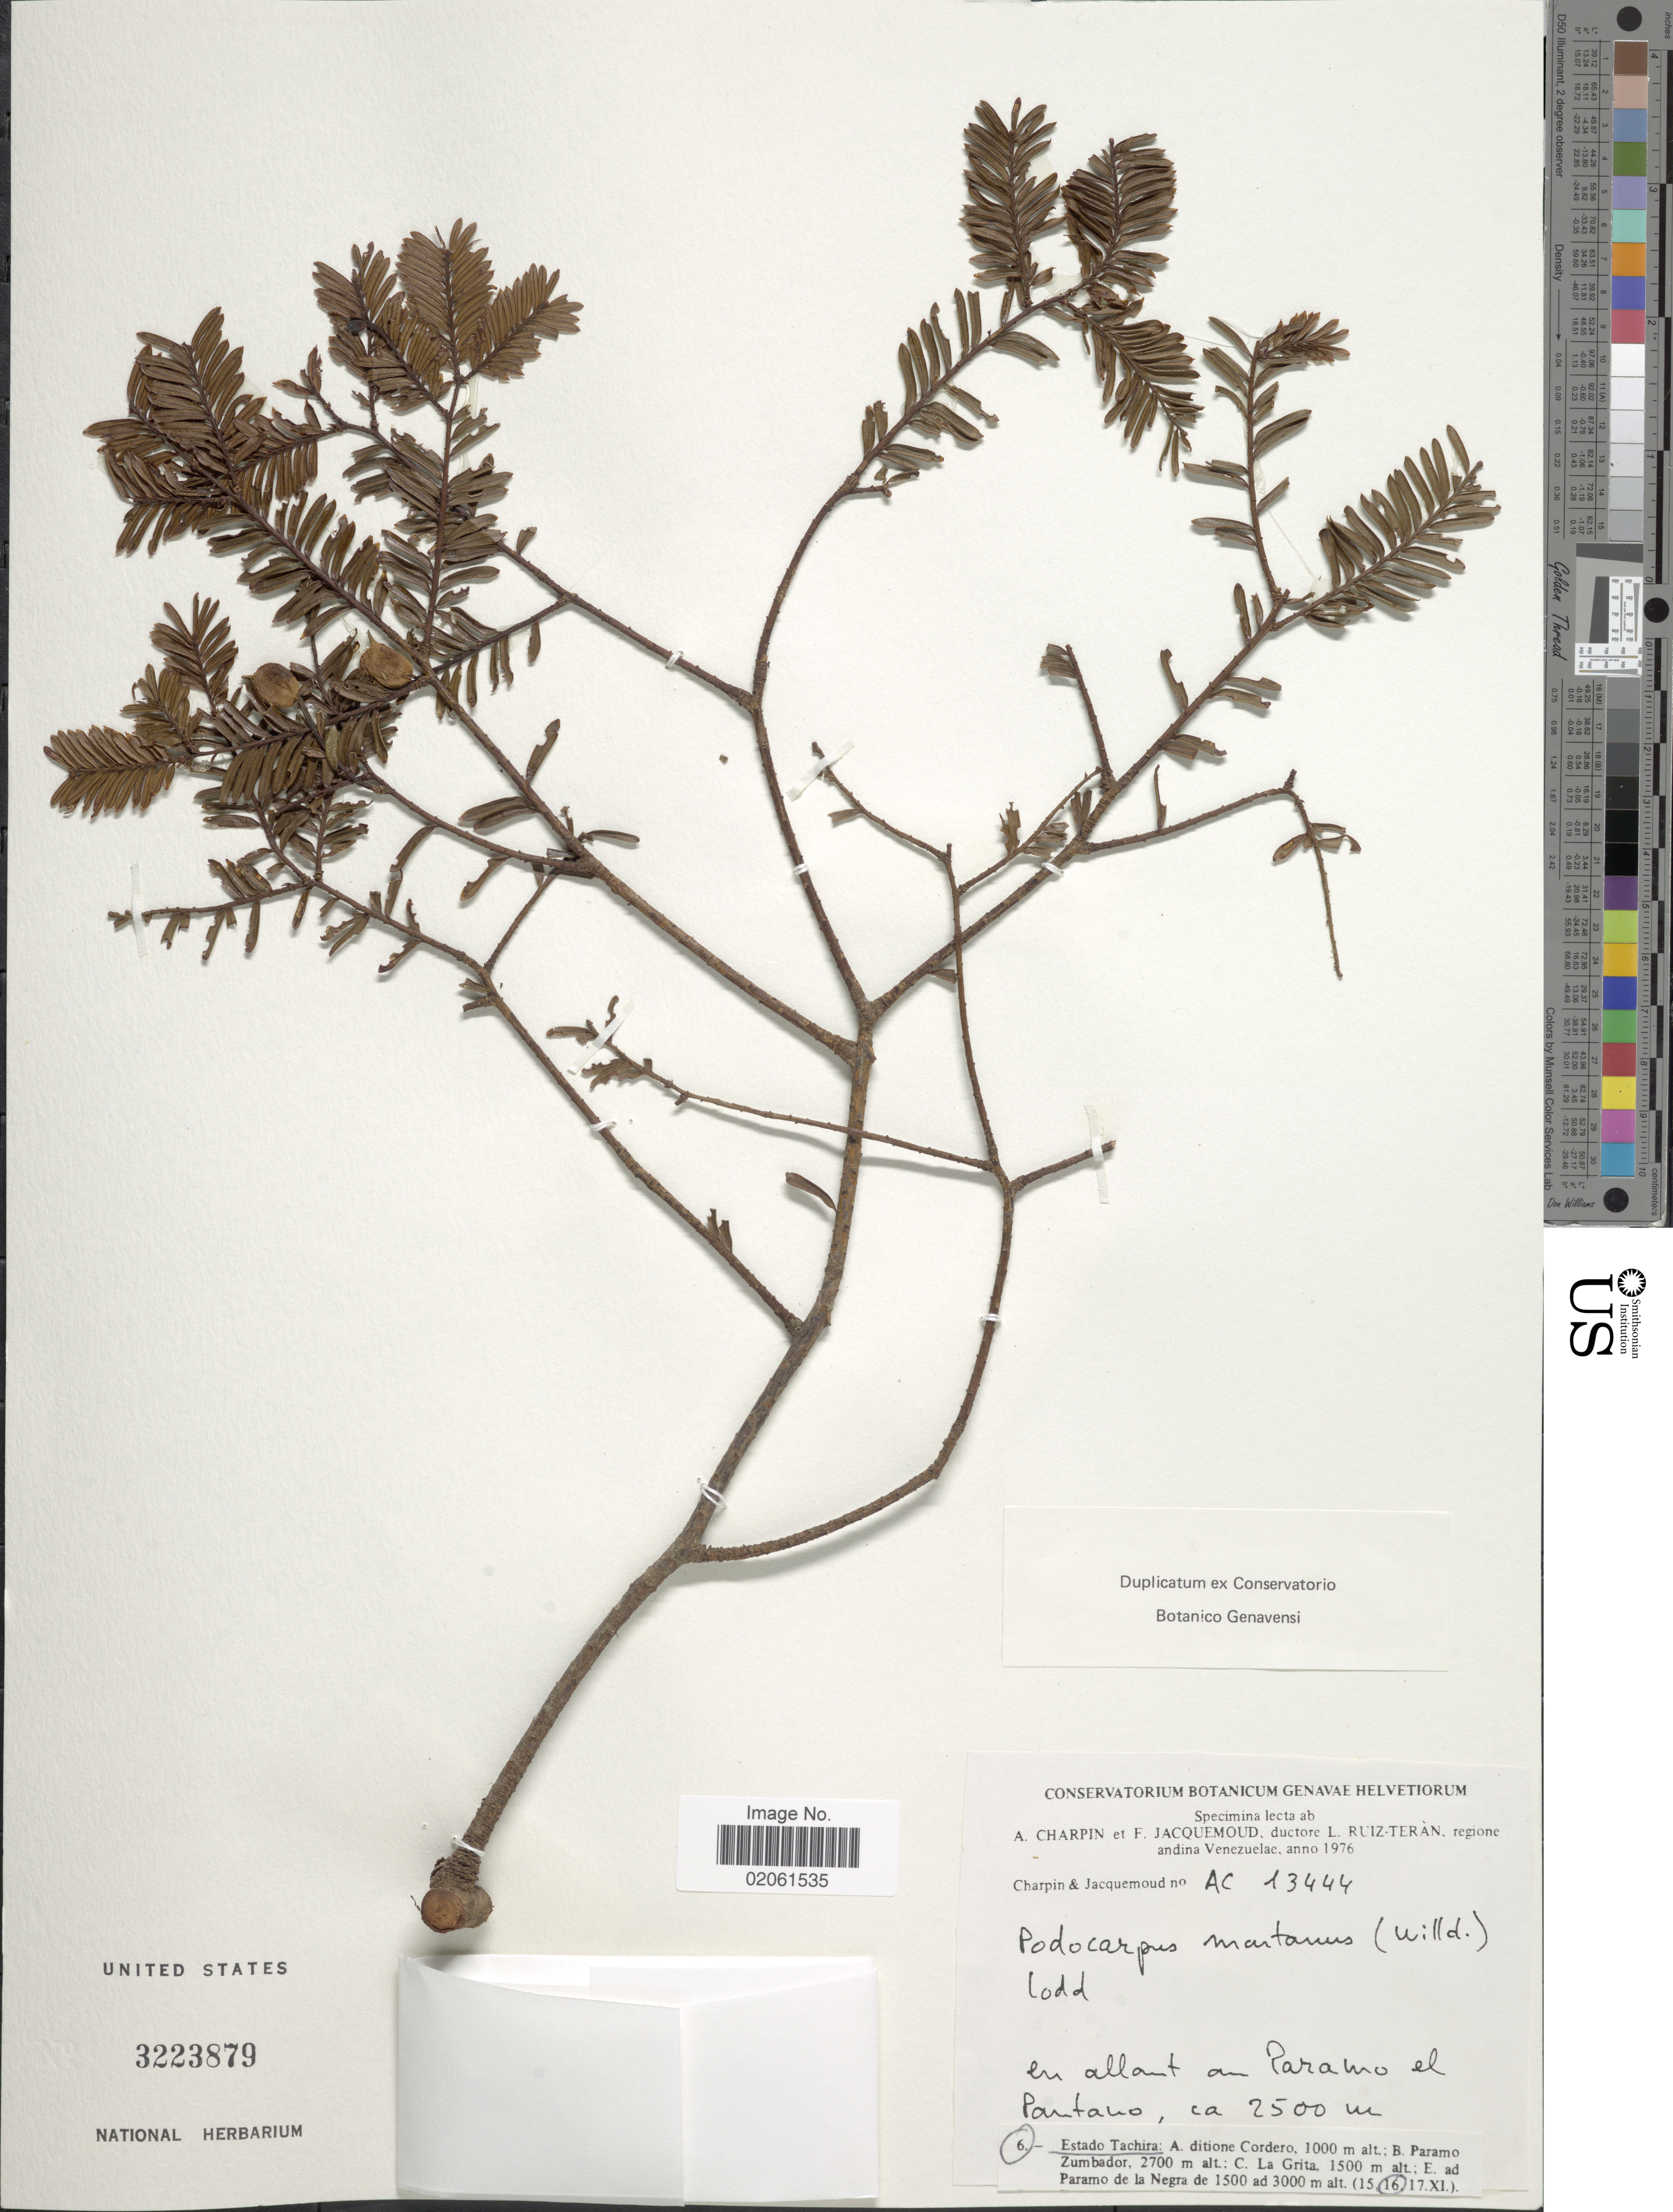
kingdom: Plantae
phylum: Tracheophyta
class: Pinopsida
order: Pinales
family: Podocarpaceae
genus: Podocarpus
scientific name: Podocarpus montanus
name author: (Humb. & Bonpl. ex Willd.) Lodd. ex Endl.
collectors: A. Charpin, F. Jacquemoud & L. E. Ruíz-Terán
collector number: AC13444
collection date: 1976-11-16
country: Venezuela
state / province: Tachira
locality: Estado Tachira, En allant au Paramo el Pantano.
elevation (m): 2500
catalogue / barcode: US 3223879